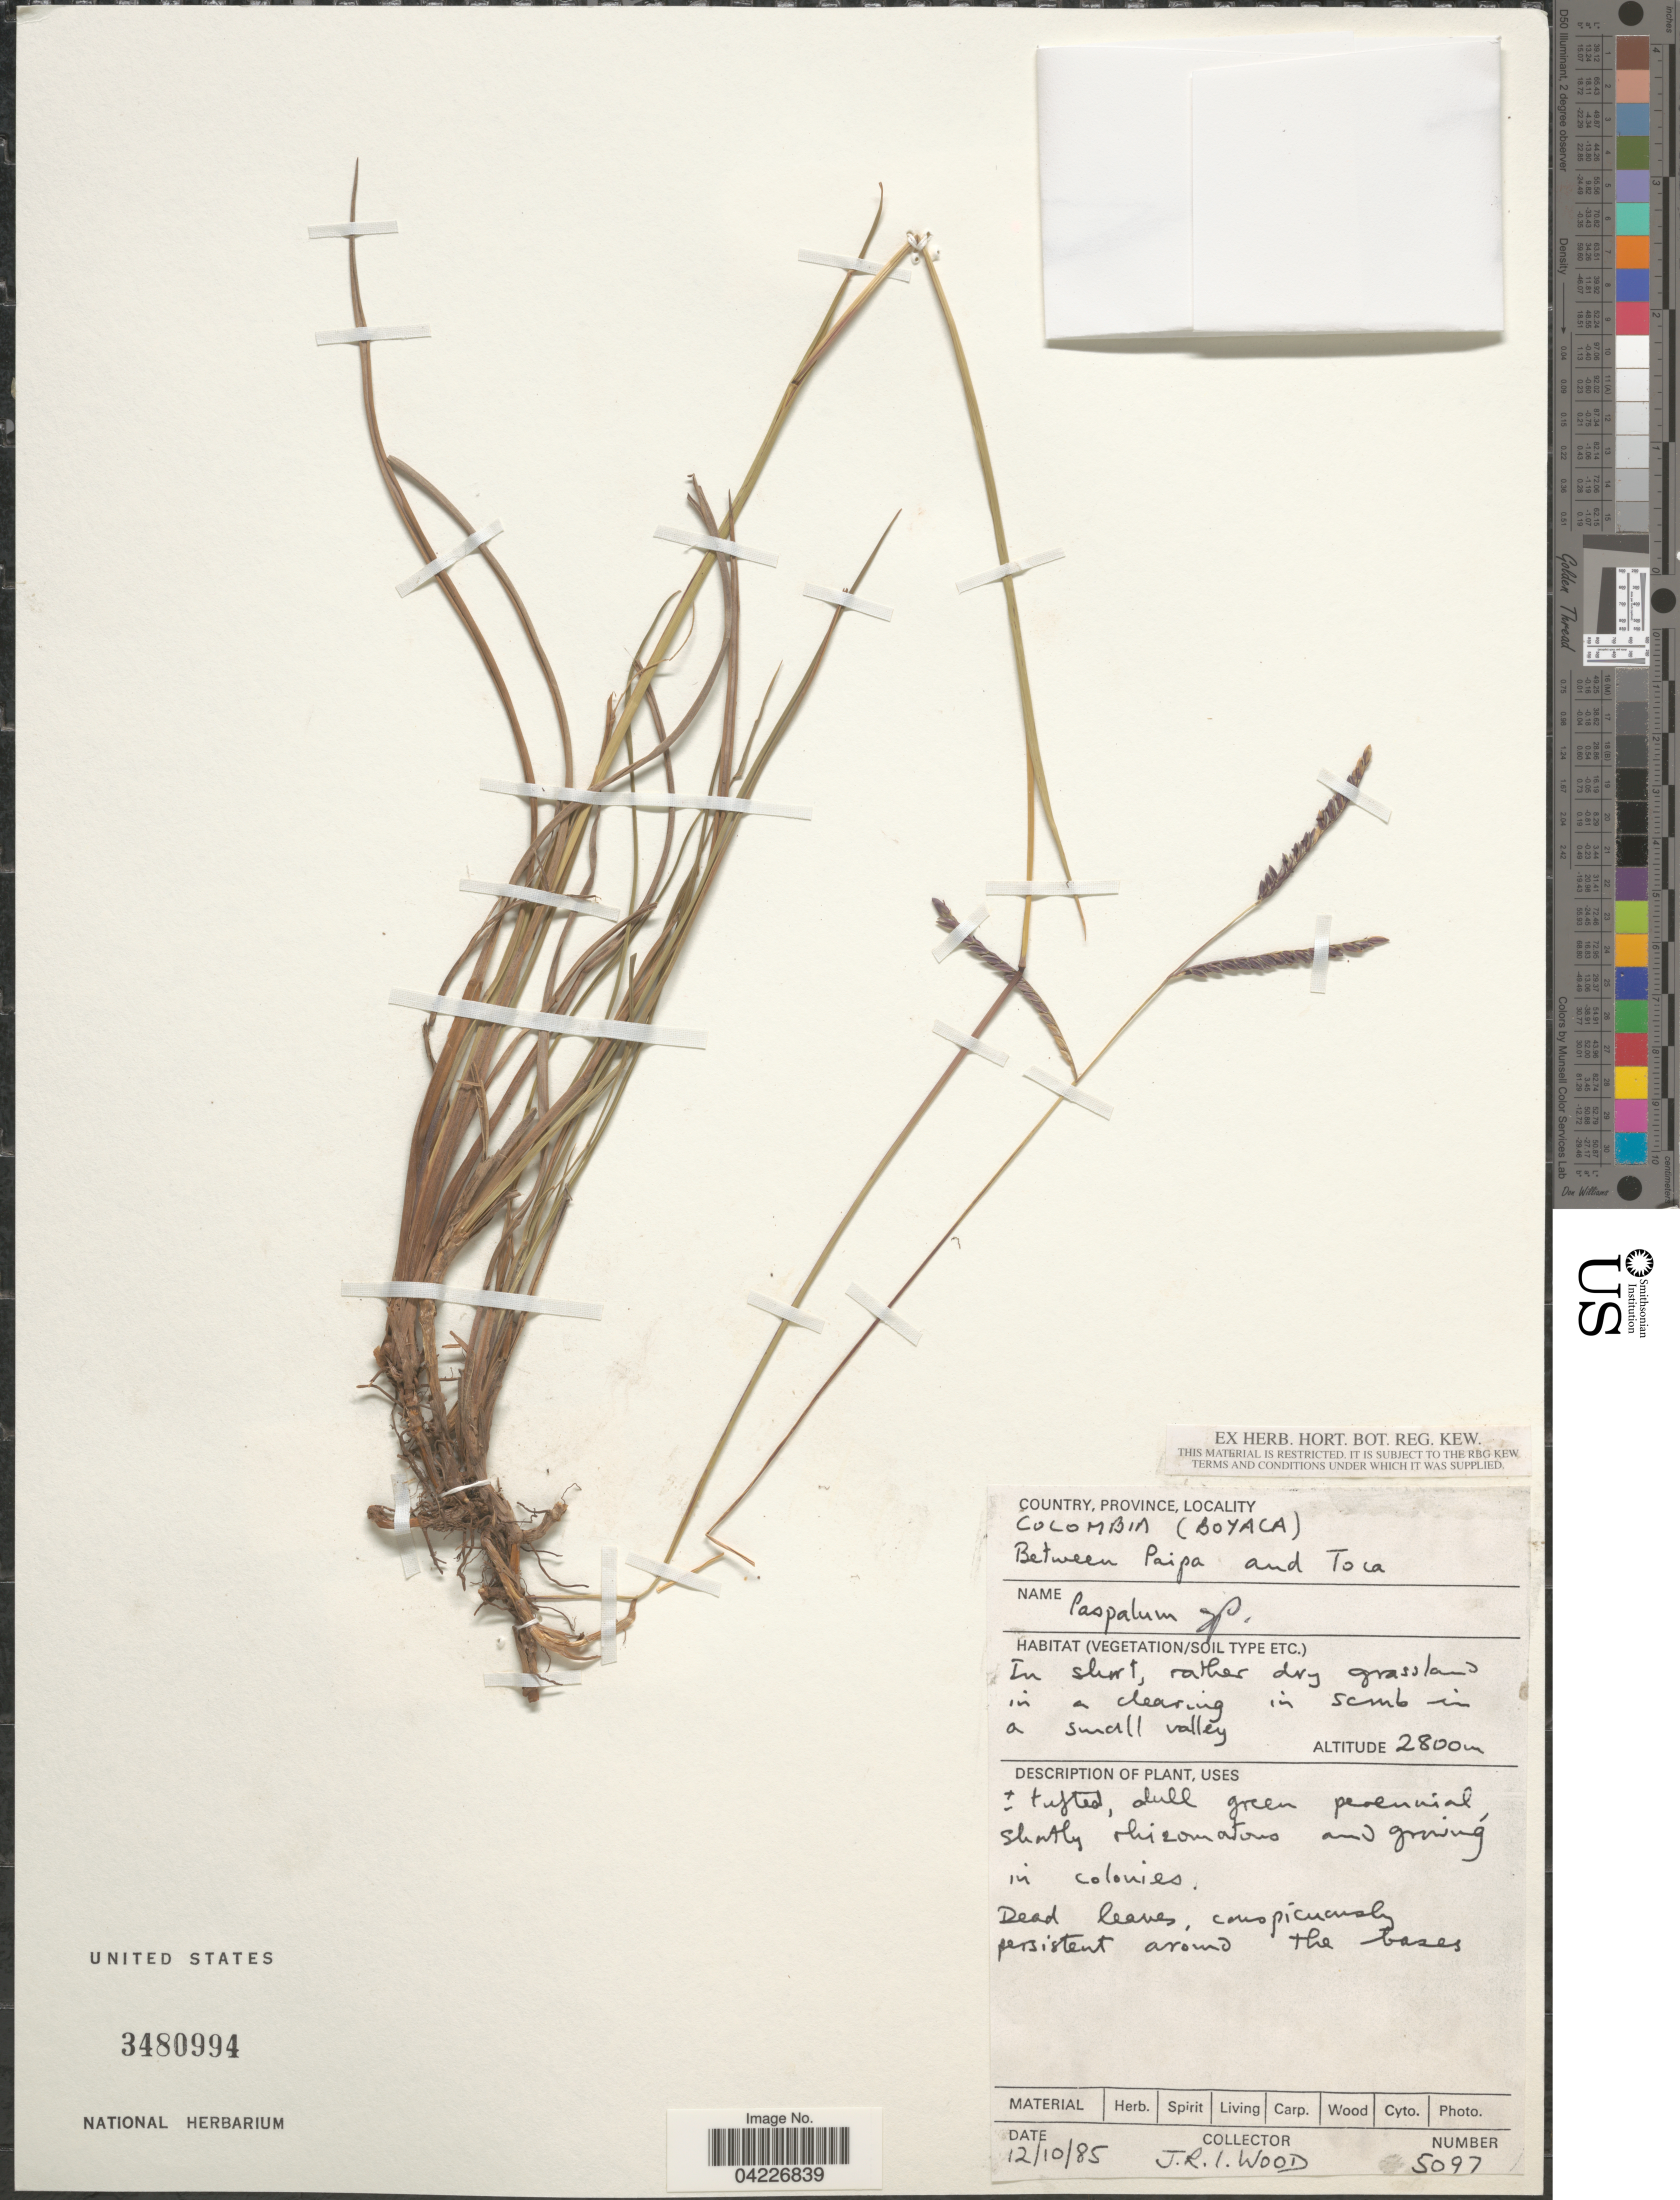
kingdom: Plantae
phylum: Tracheophyta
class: Liliopsida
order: Poales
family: Poaceae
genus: Paspalum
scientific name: Paspalum sp.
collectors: J. R. I. Wood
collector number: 5097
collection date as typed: Transcribed d/m/y: 12/10/85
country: Colombia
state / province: Boyacá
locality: Between Paipa and Toca.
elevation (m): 2800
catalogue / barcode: US 3480994